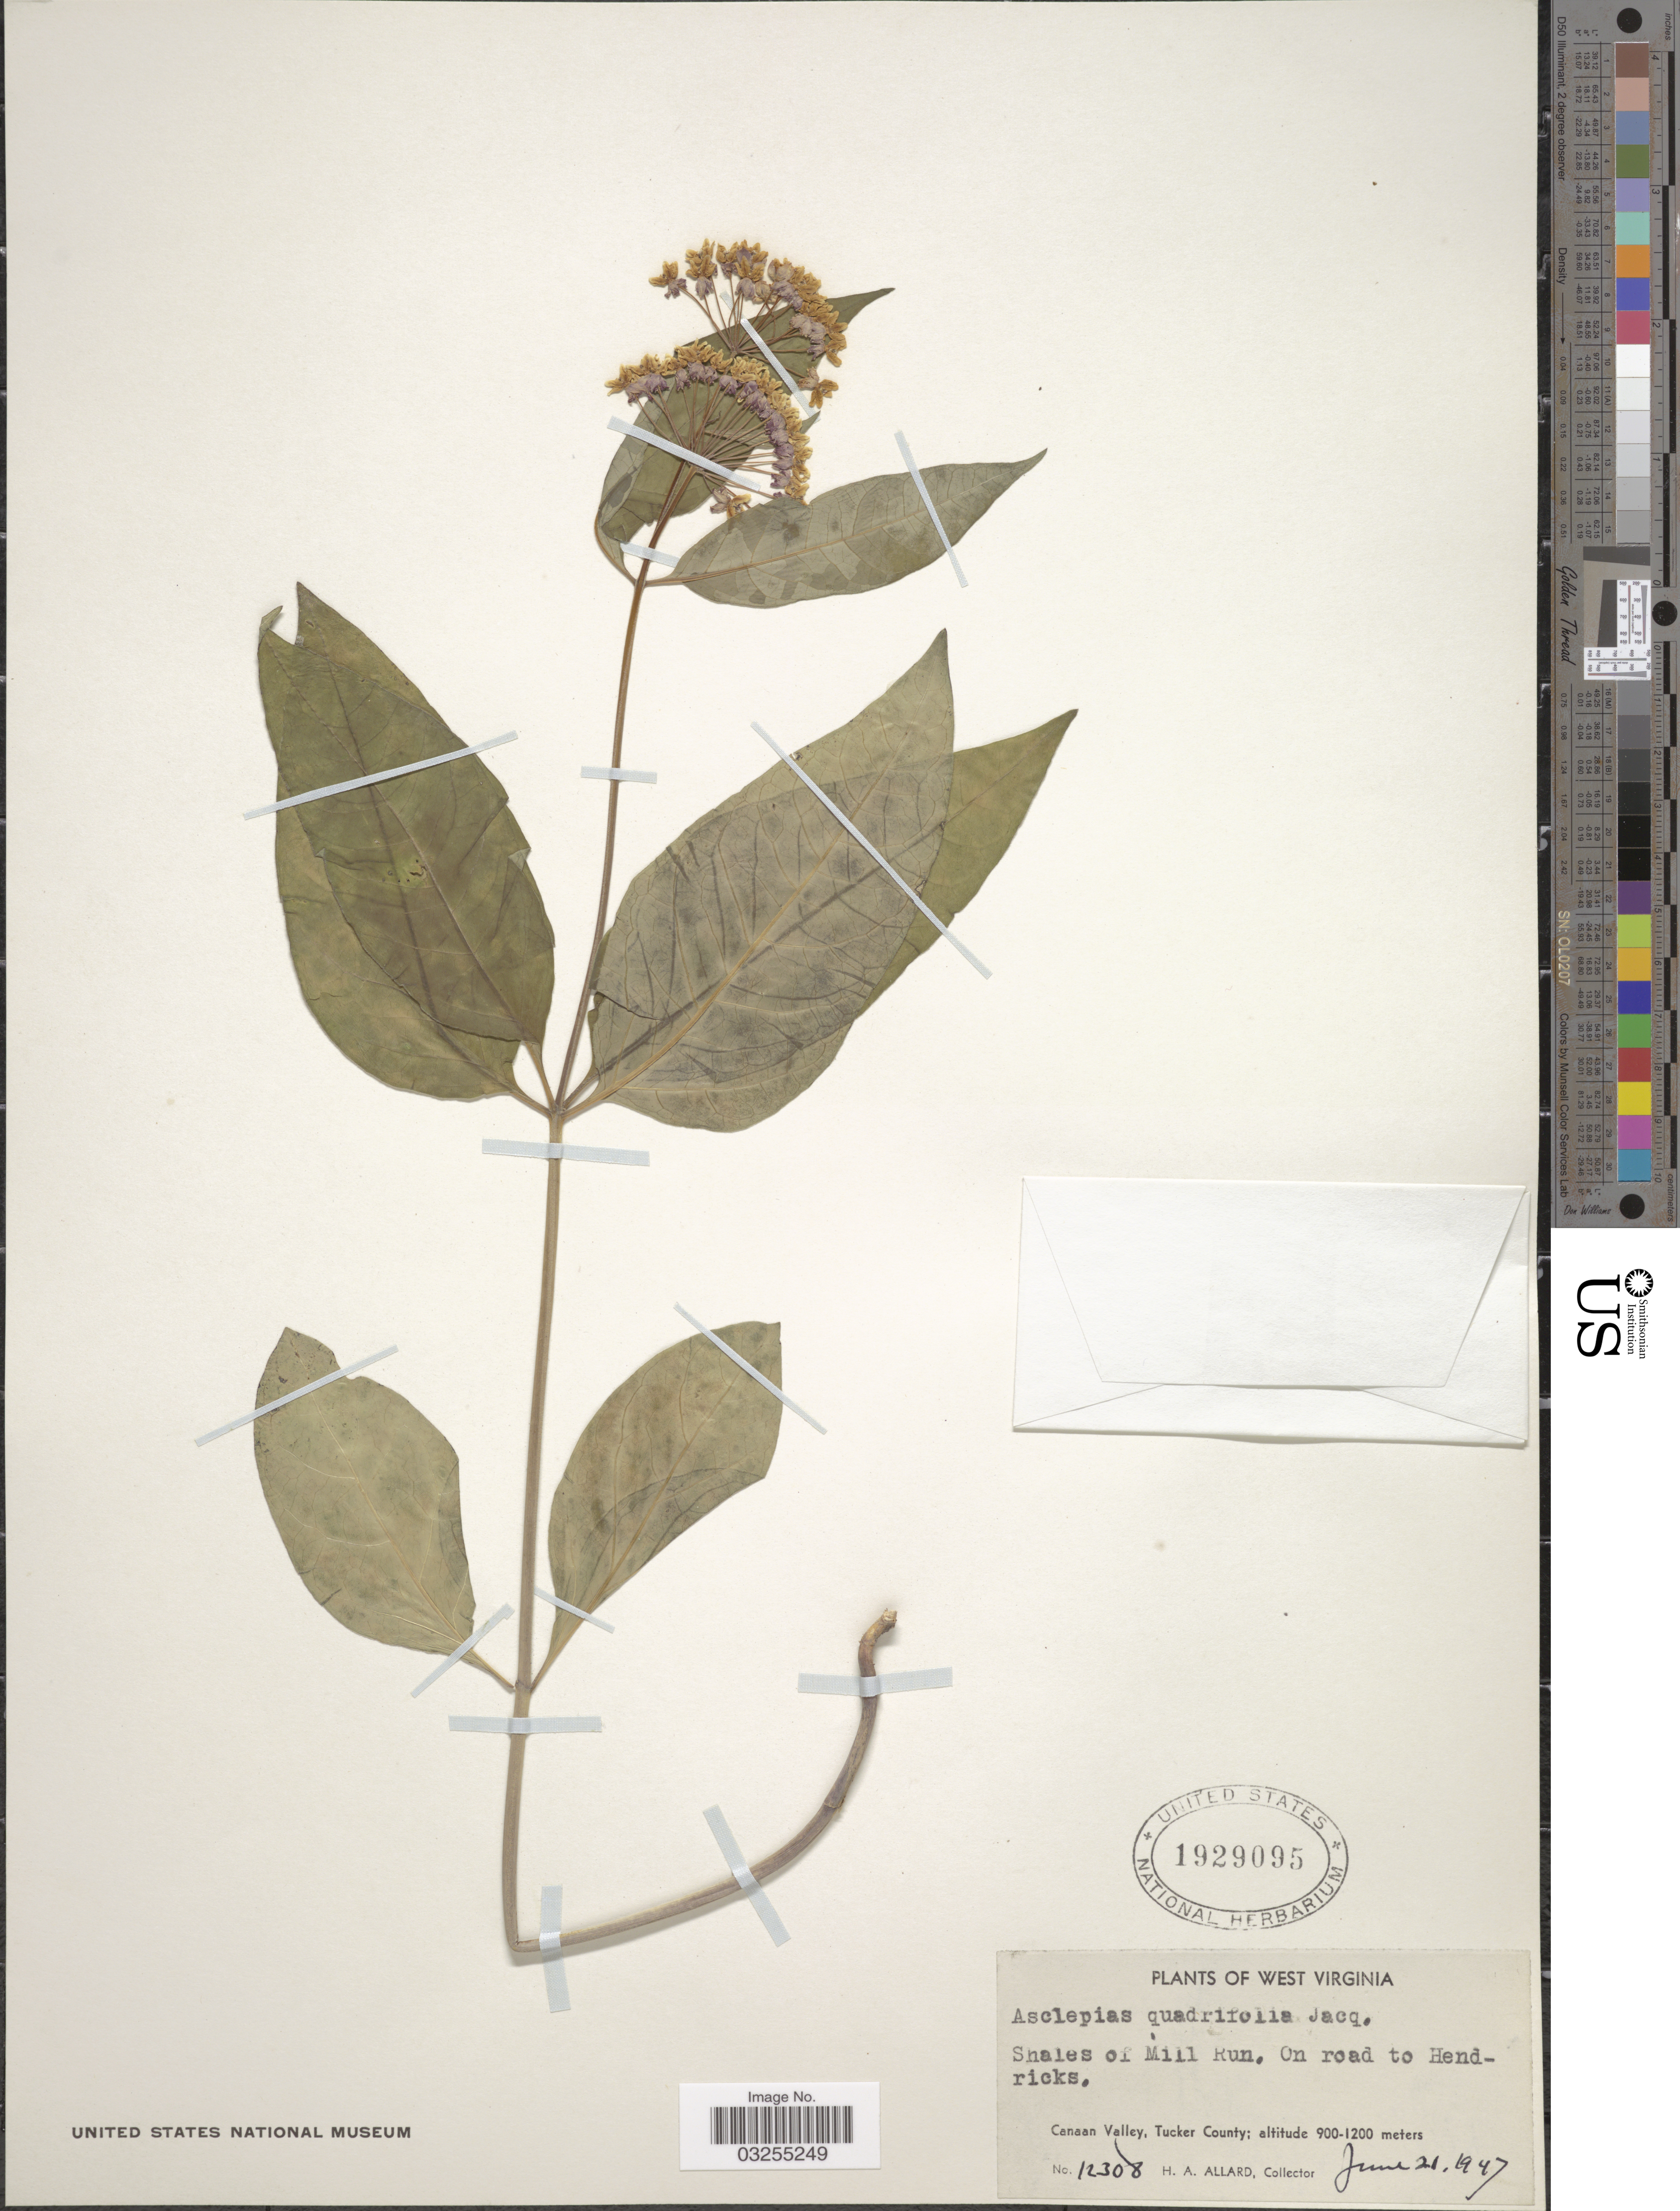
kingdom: Plantae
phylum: Tracheophyta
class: Magnoliopsida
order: Gentianales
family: Apocynaceae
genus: Asclepias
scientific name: Asclepias quadrifolia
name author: Jacq.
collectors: H. A. Allard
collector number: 12308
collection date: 1947-06-21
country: United States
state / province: West Virginia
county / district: Tucker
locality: Shales of Mill Run, On road to Hendricks. Canaan Valley, Tucker County.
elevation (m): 900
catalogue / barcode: US 1929095